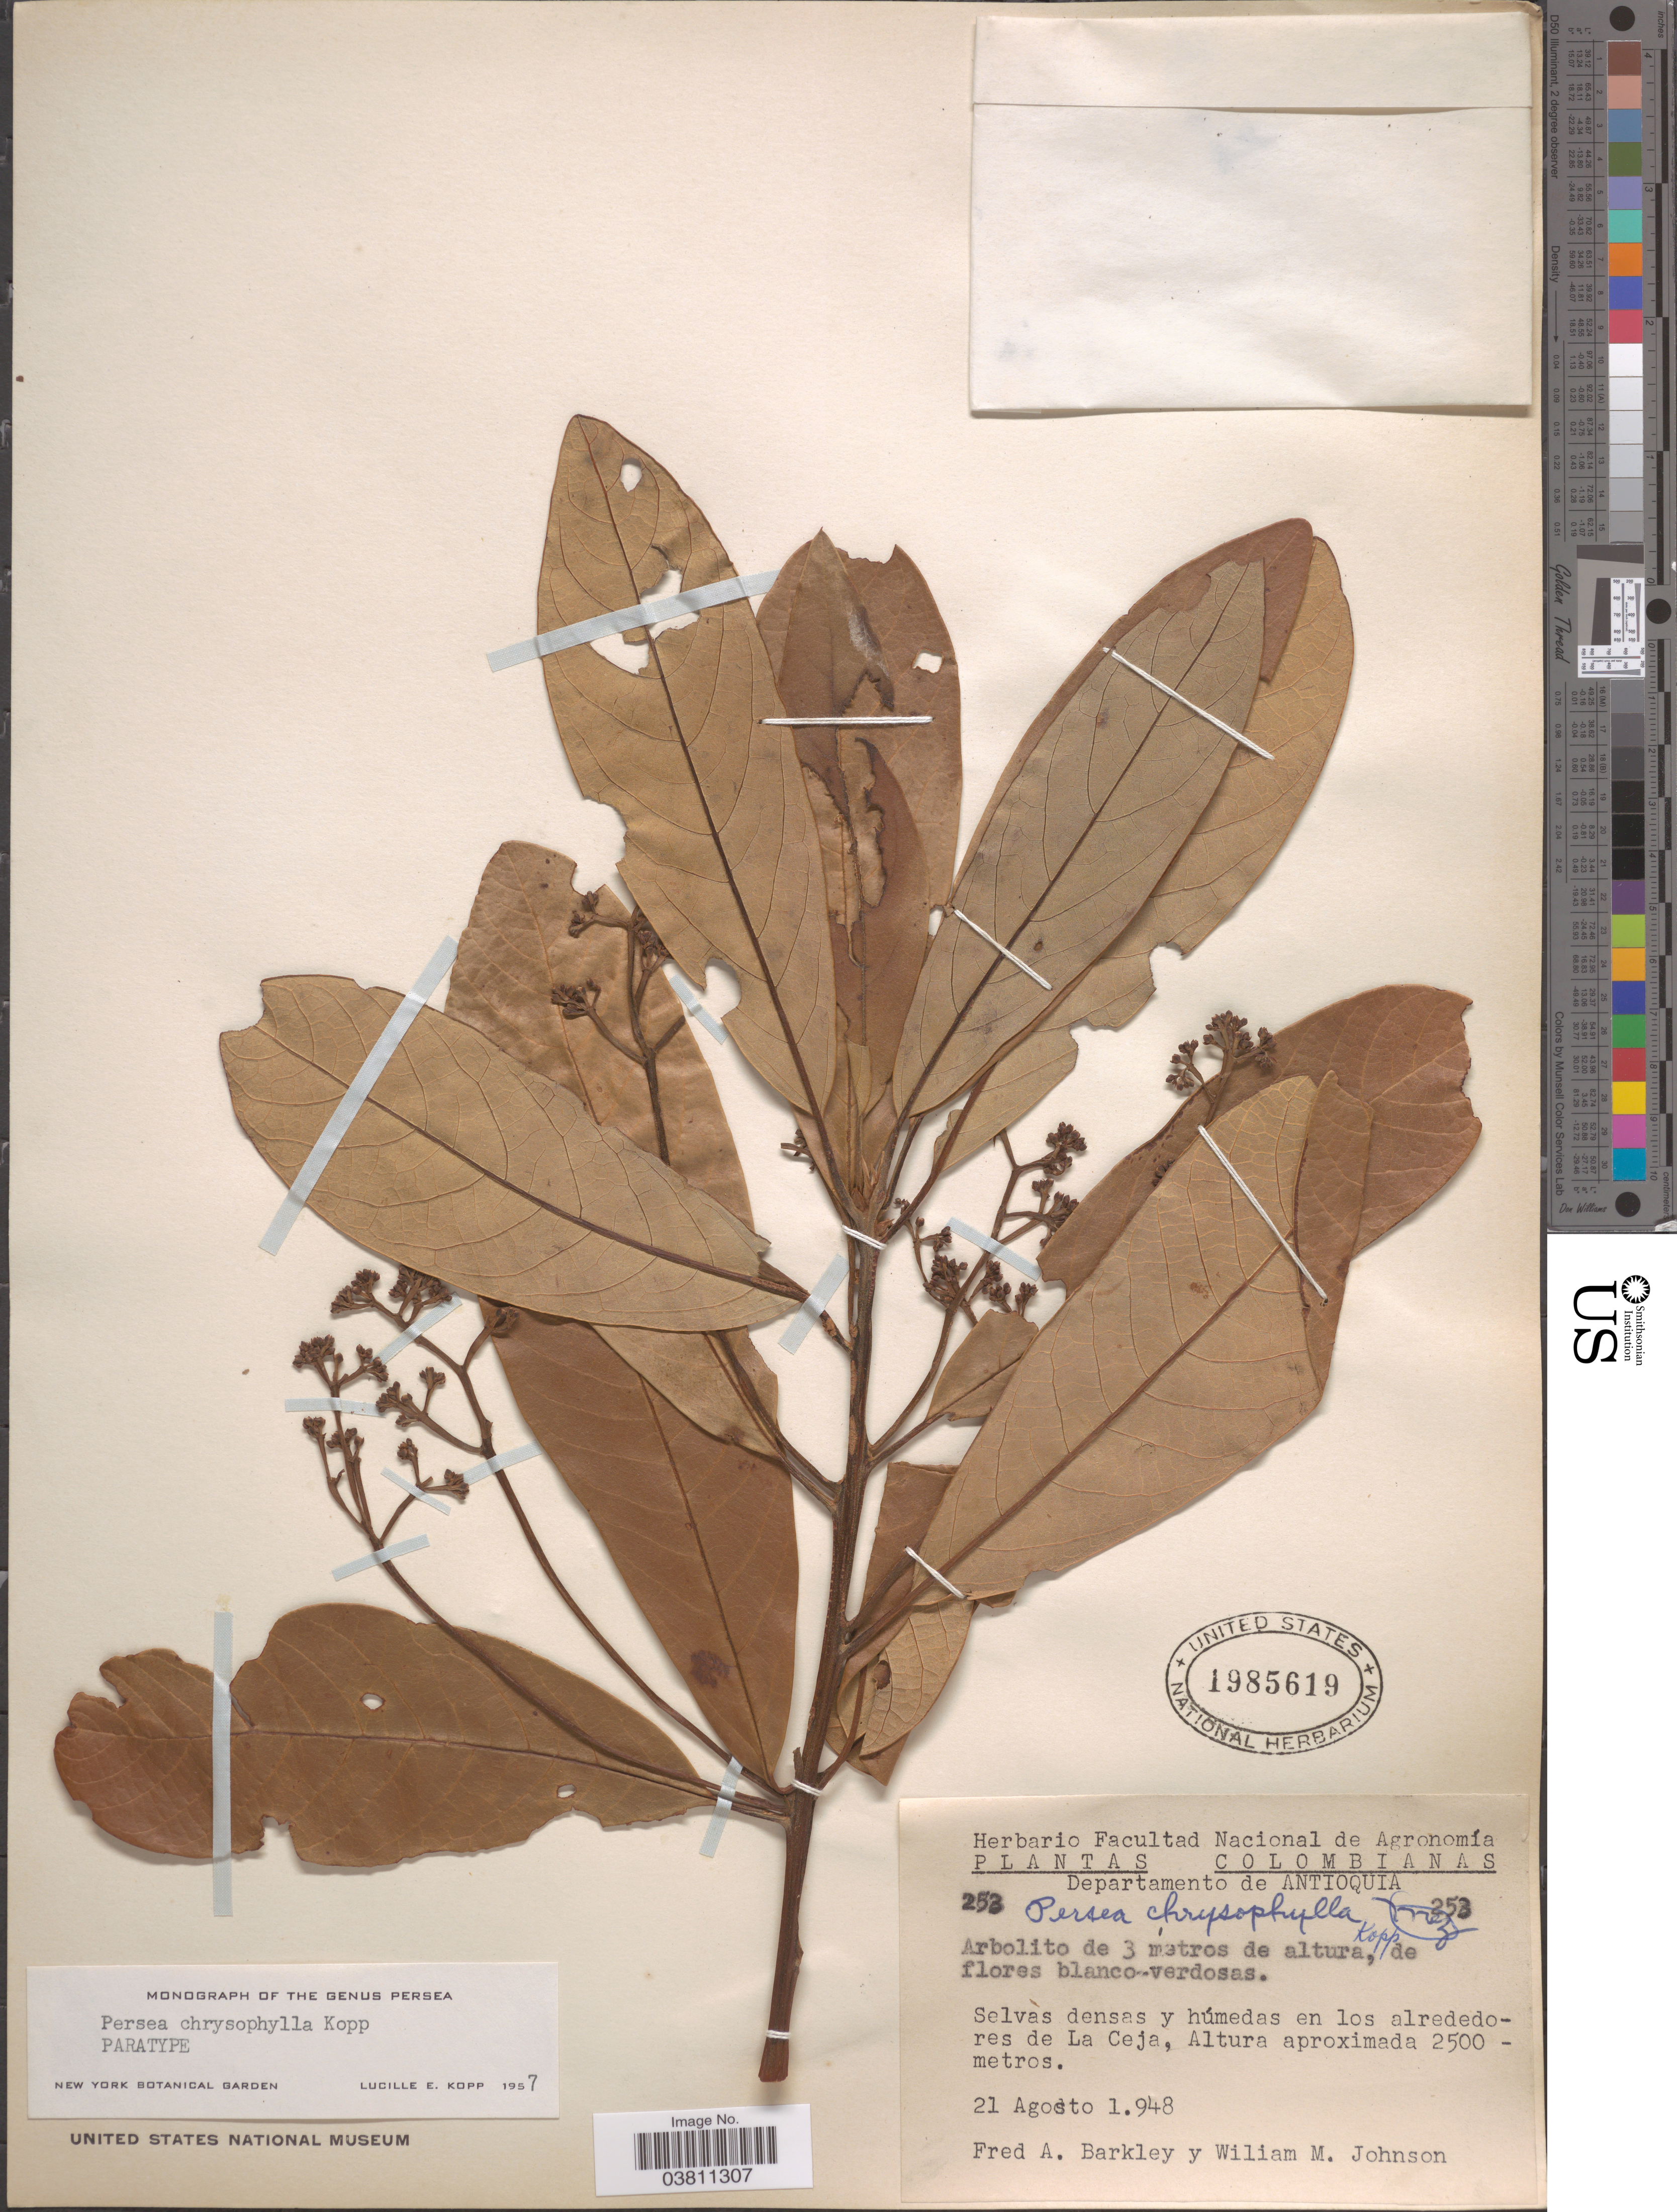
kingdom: Plantae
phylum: Tracheophyta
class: Magnoliopsida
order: Laurales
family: Lauraceae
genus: Persea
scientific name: Persea chrysophylla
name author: L.E. Kopp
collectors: F. A. Barkley & W. M. Johnson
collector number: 253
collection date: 1948-08-21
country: Colombia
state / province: Antioquia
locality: Departamento de Antioquia. En los alrededores de La Ceja.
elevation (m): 2500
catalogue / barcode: US 1985619